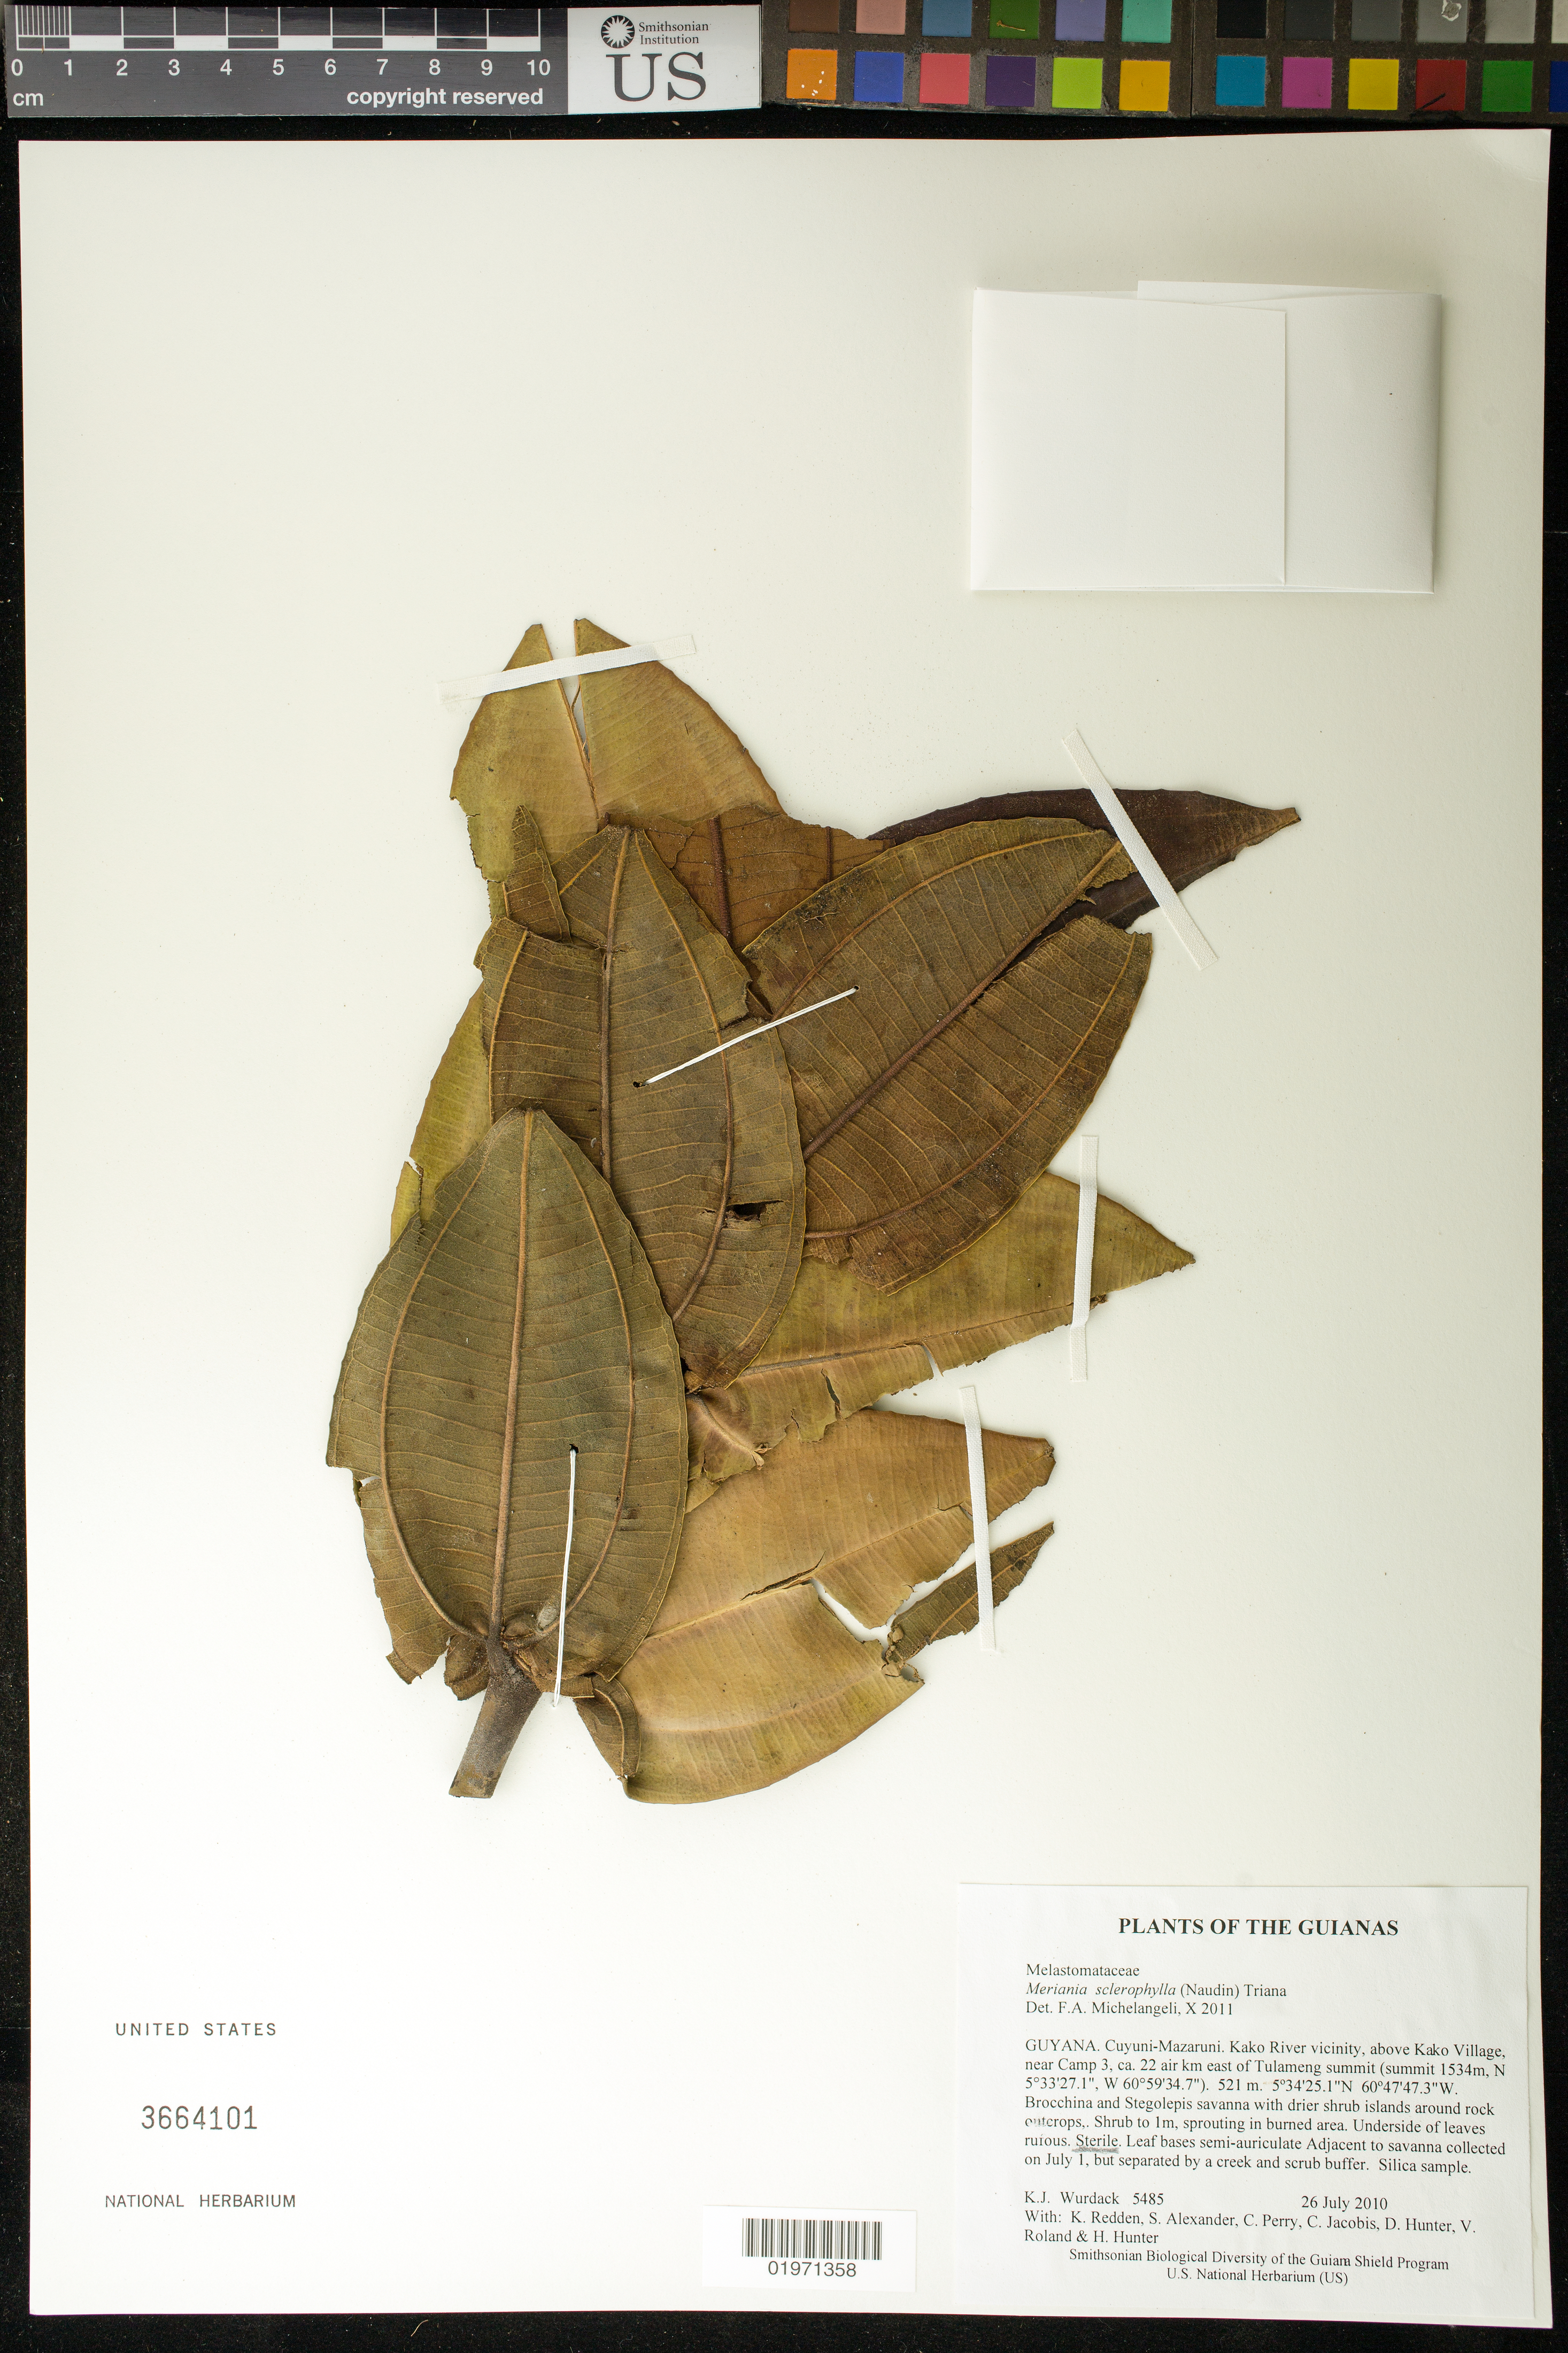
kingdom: Plantae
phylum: Tracheophyta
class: Magnoliopsida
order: Myrtales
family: Melastomataceae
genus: Meriania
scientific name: Meriania sclerophylla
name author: Triana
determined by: Michelangeli, F. A.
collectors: K. Wurdack, K. M. Redden, S. N. Alexander, C. Perry, C. Jacobis, D. Hunter, V. Roland & H. Hunter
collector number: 5485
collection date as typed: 26 July 2010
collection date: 2010-07-26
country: Guyana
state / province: Cuyuni-Mazaruni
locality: Kako River vicinity, above Kako Village, near Camp 3, ca. 22 air km east of Tulameng summit (summit 1534m, N 5°33'27.1", W 60°59'34.7")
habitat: Brocchina and Stegolepis savanna with drier shrub islands around rock outcrops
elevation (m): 521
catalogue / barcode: US 3751401